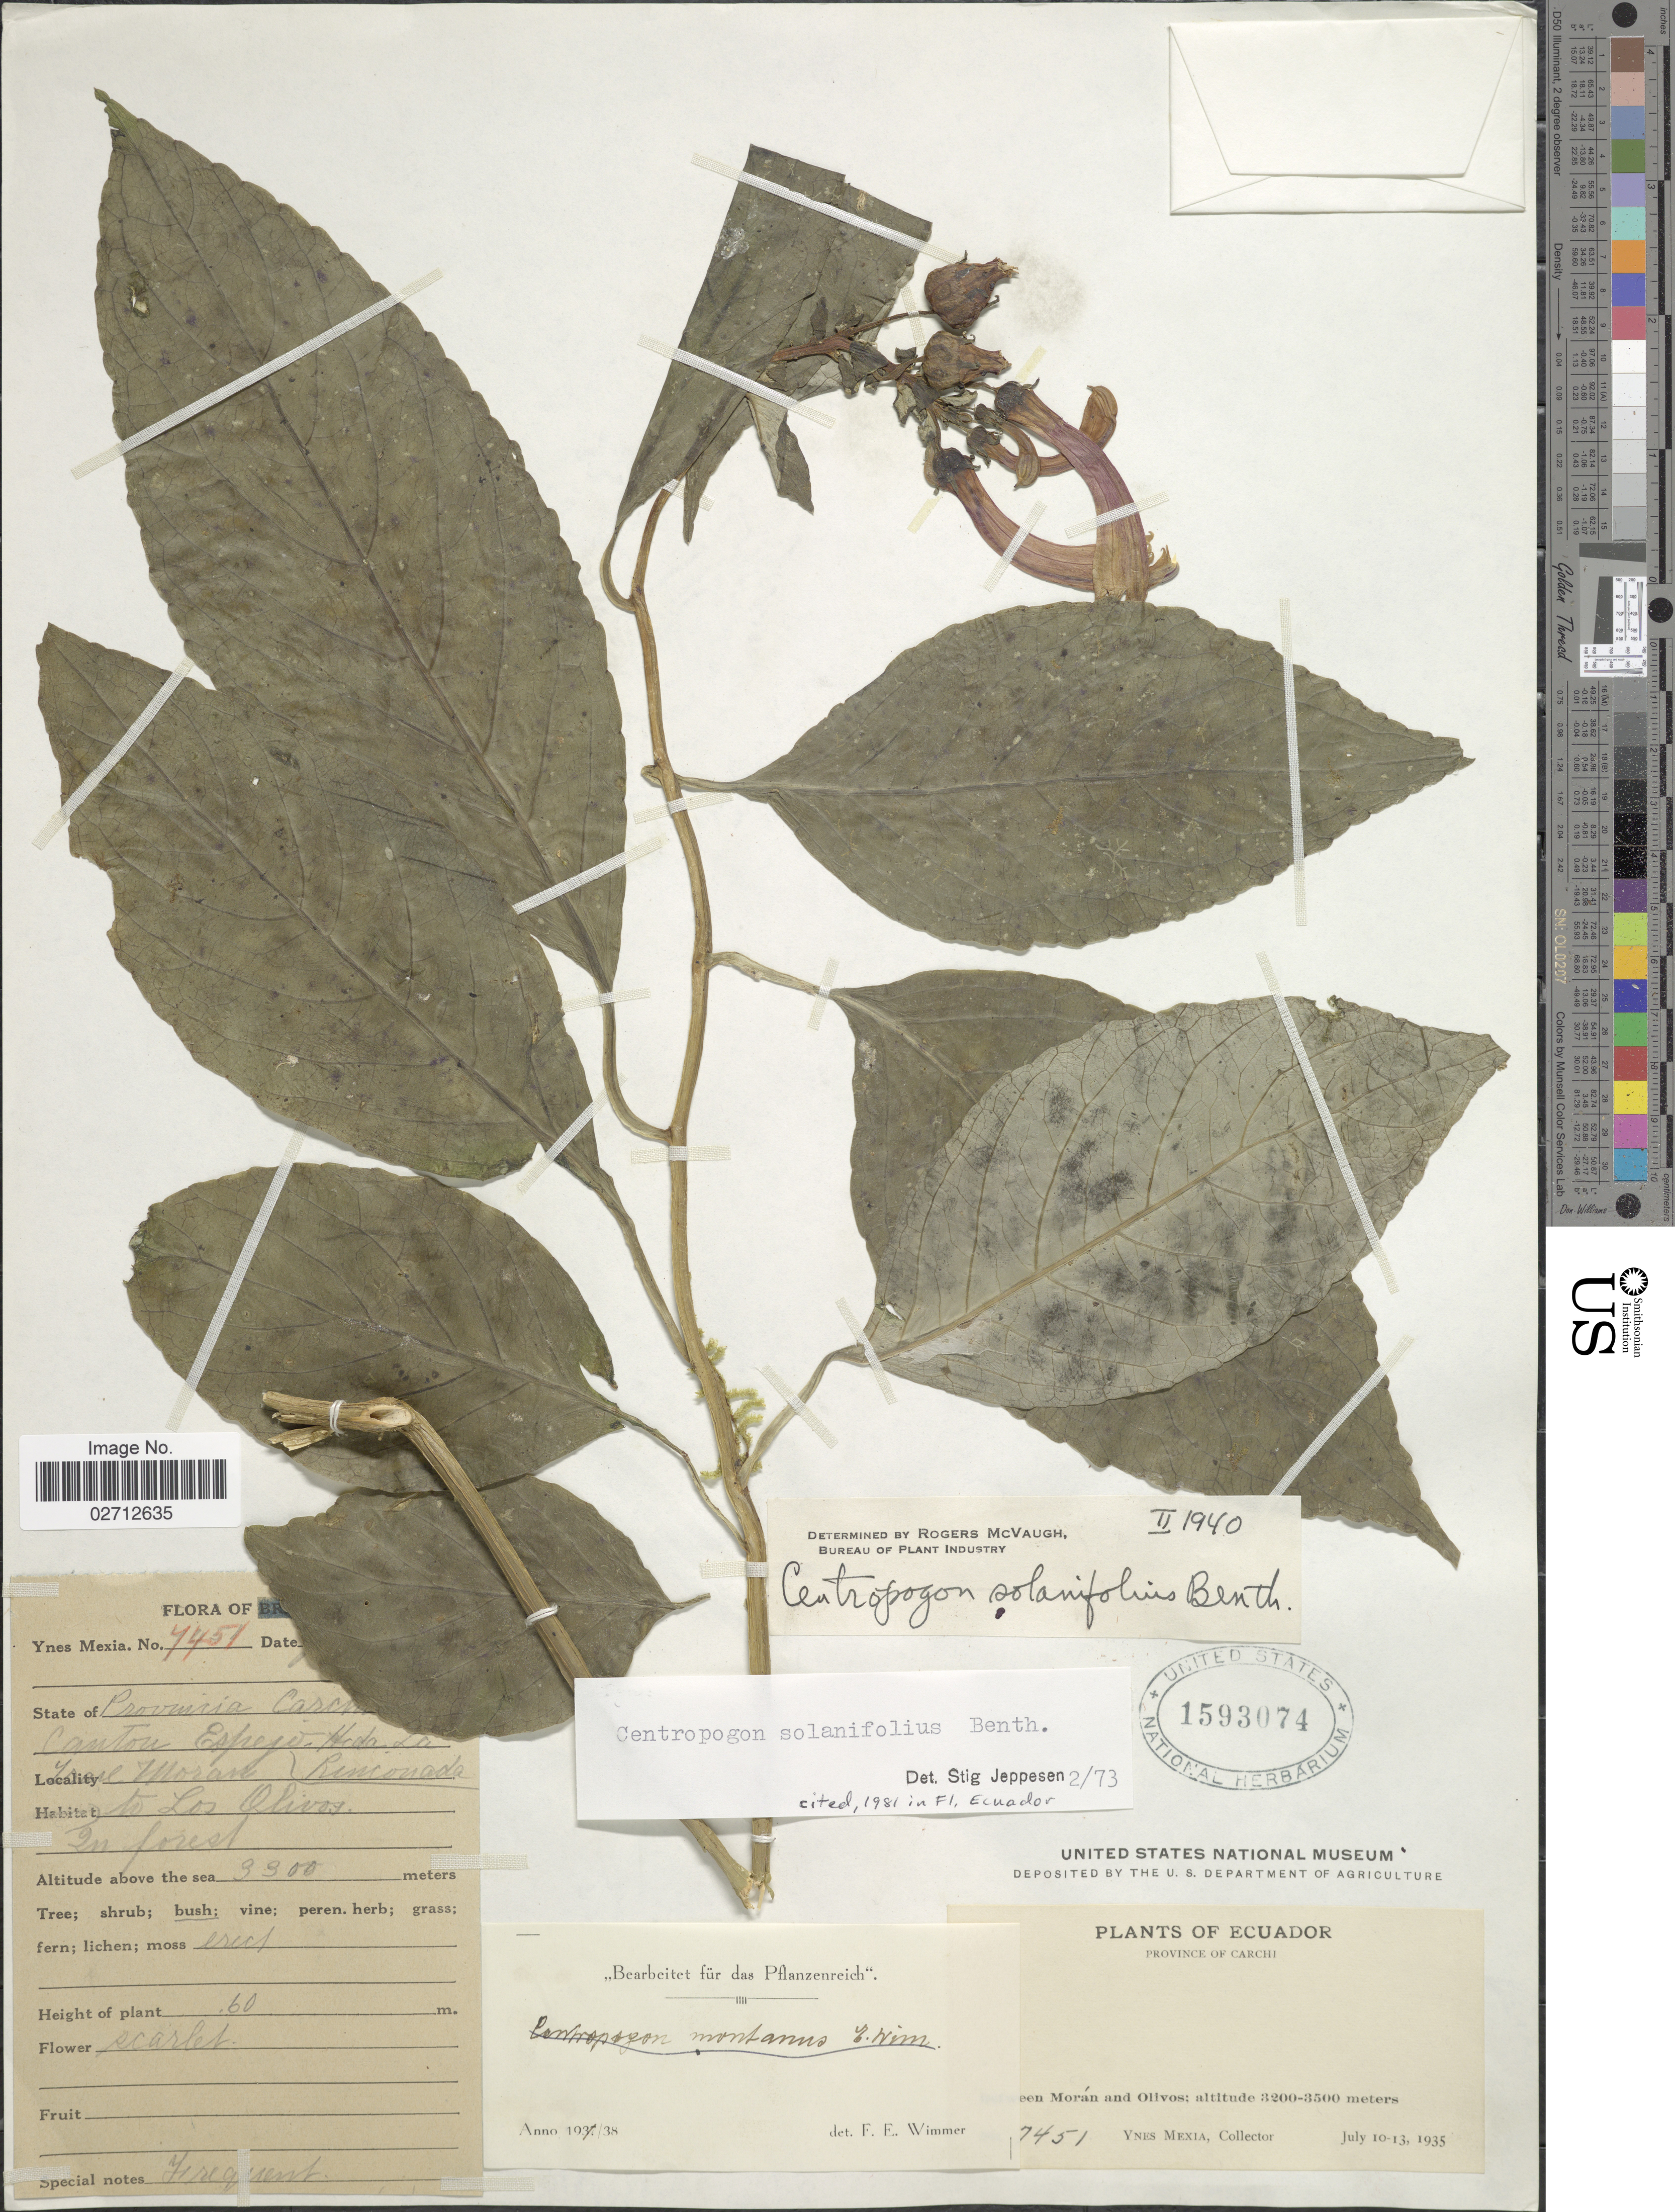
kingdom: Plantae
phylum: Tracheophyta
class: Magnoliopsida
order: Asterales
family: Campanulaceae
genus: Centropogon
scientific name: Centropogon solanifolius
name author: Benth.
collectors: Y. Mexia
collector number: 7451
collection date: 1935-07-10/1935-07-13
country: Ecuador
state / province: Carchi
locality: Between Morán and Olivos, Canton Espejo. Hda La Rinconada.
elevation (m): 3300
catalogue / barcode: US 1593074